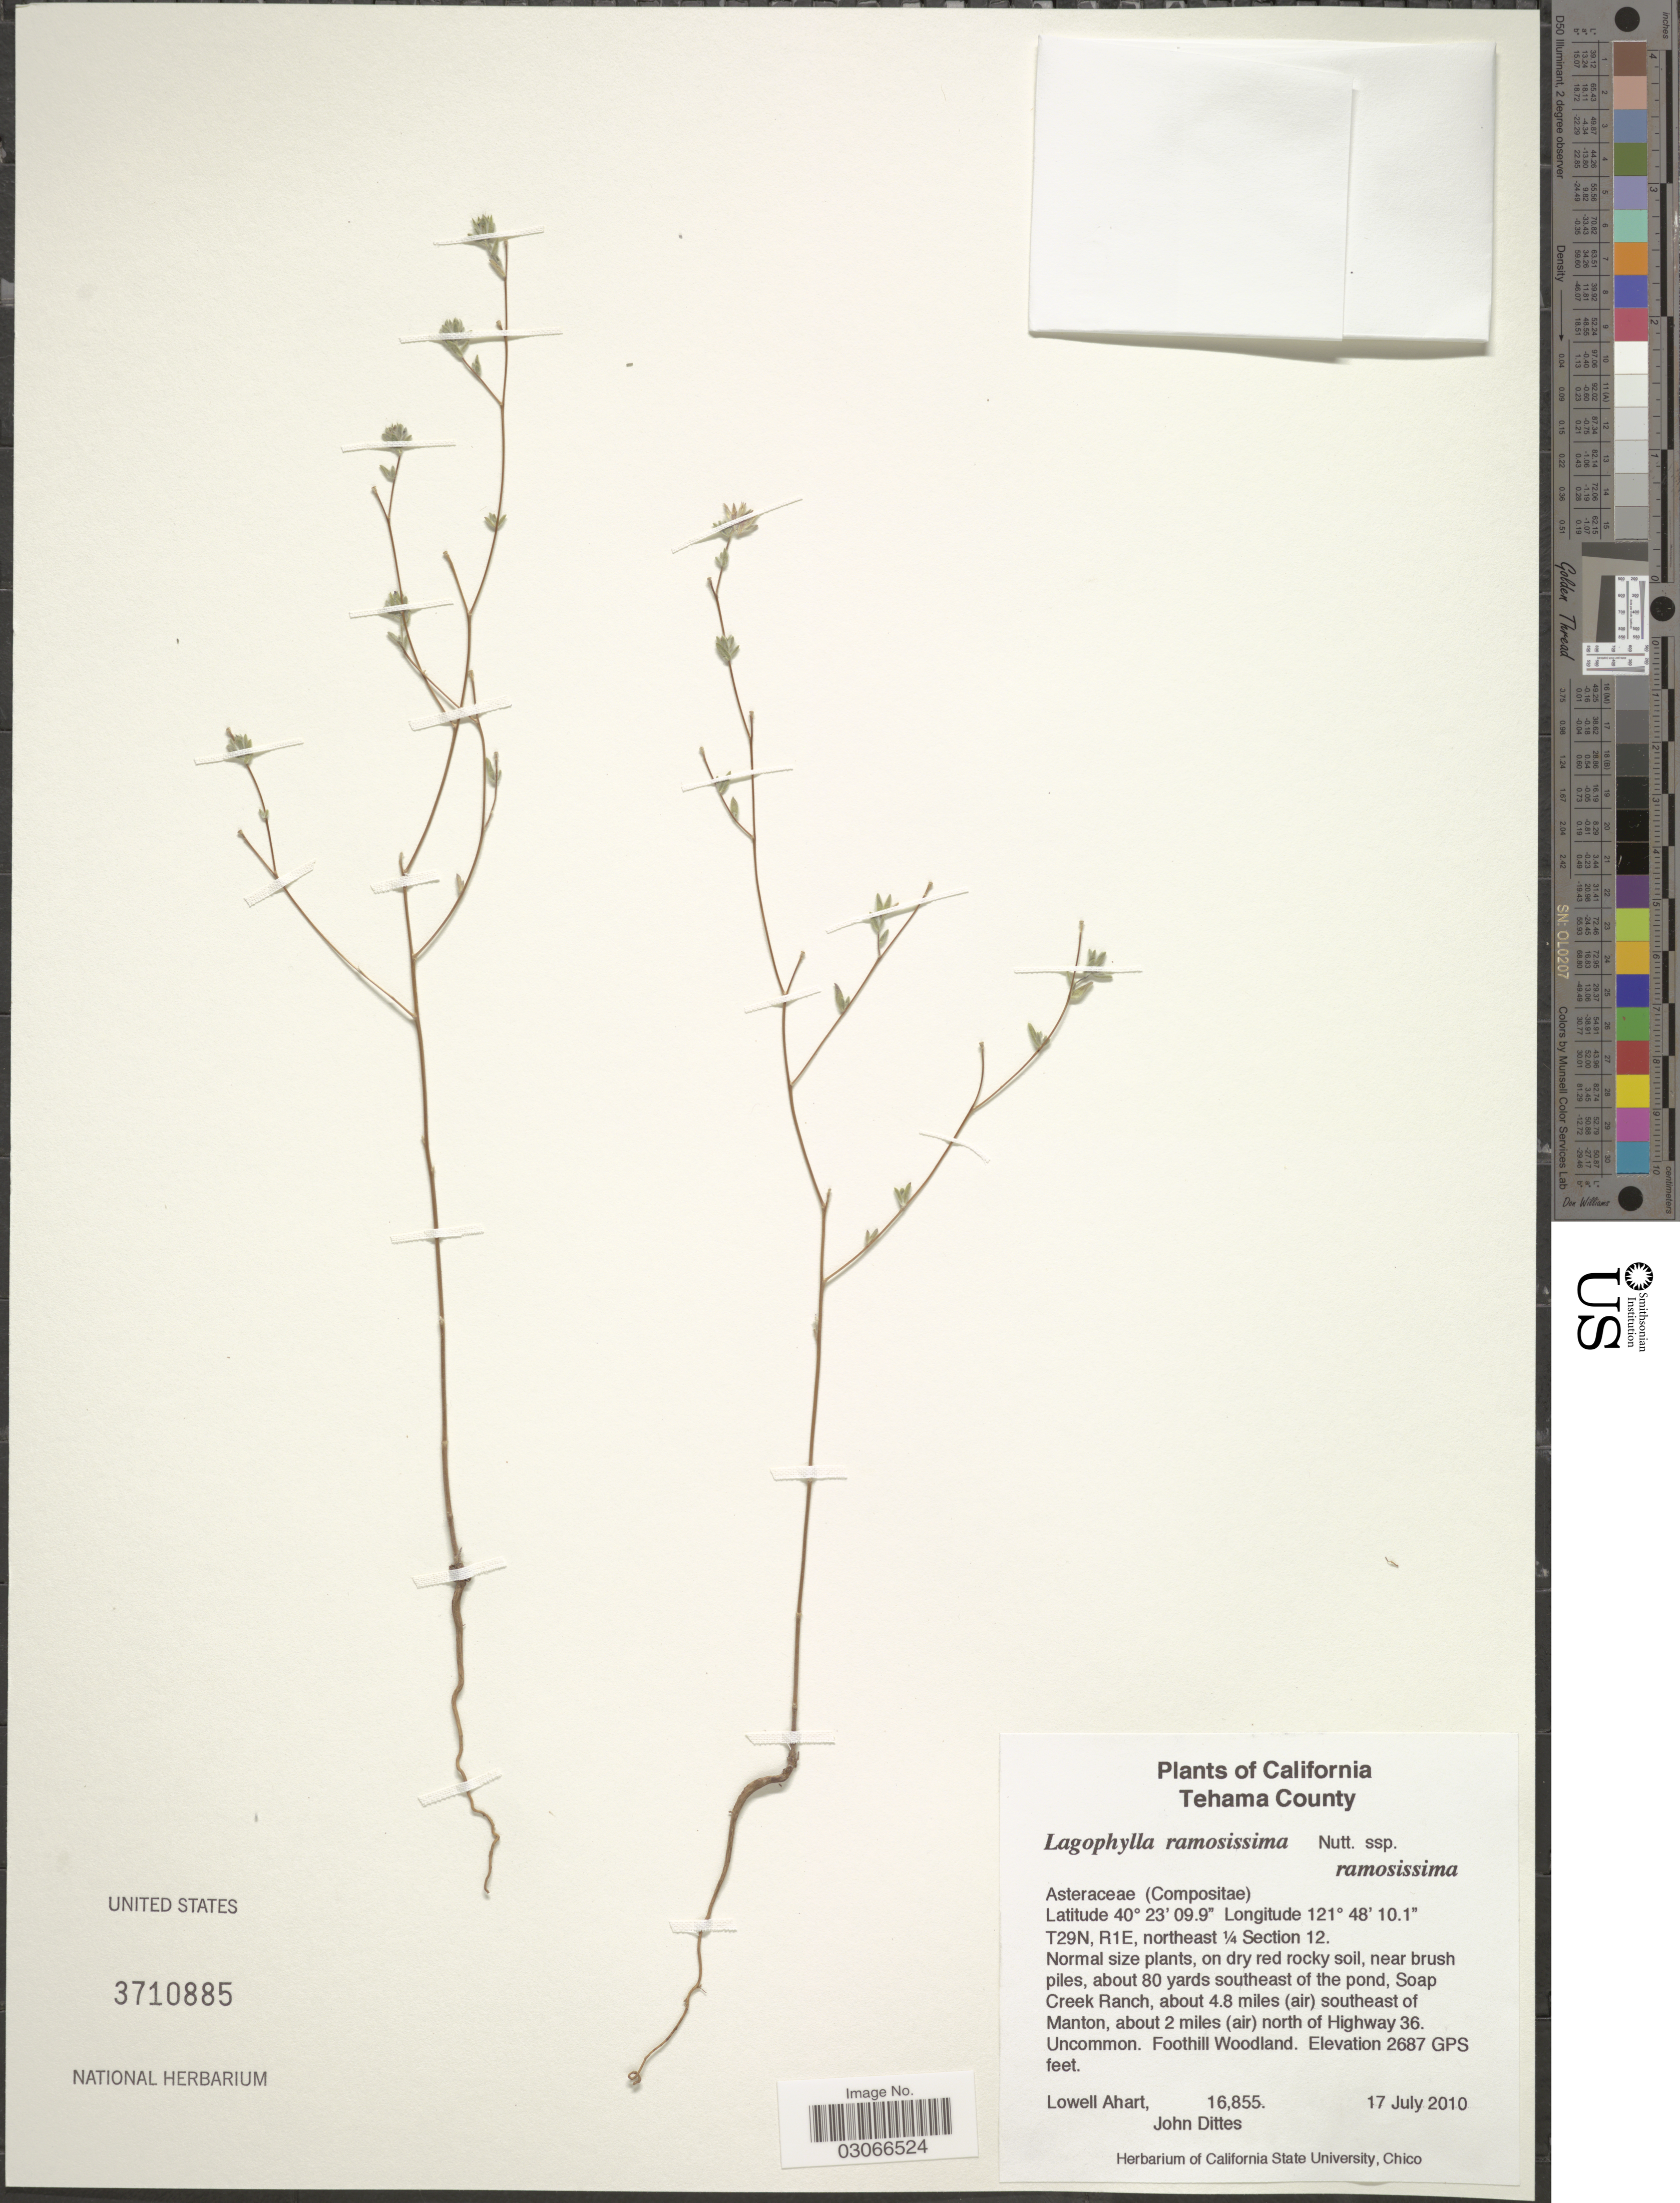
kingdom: Plantae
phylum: Tracheophyta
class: Magnoliopsida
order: Asterales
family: Asteraceae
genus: Lagophylla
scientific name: Lagophylla ramosissima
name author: Nutt.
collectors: L. Ahart & J. Dittes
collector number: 16855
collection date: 2010-07-17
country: United States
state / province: California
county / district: Tehama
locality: Tehama County. T29N, R1E, northeast ¼ section 12, about 80 yards southeast of the pond, Soap Creek Ranch, about 4.8 miles (air) southeast of Manton, about 2 miles (air) north of Highway 36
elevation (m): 819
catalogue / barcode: US 3710885